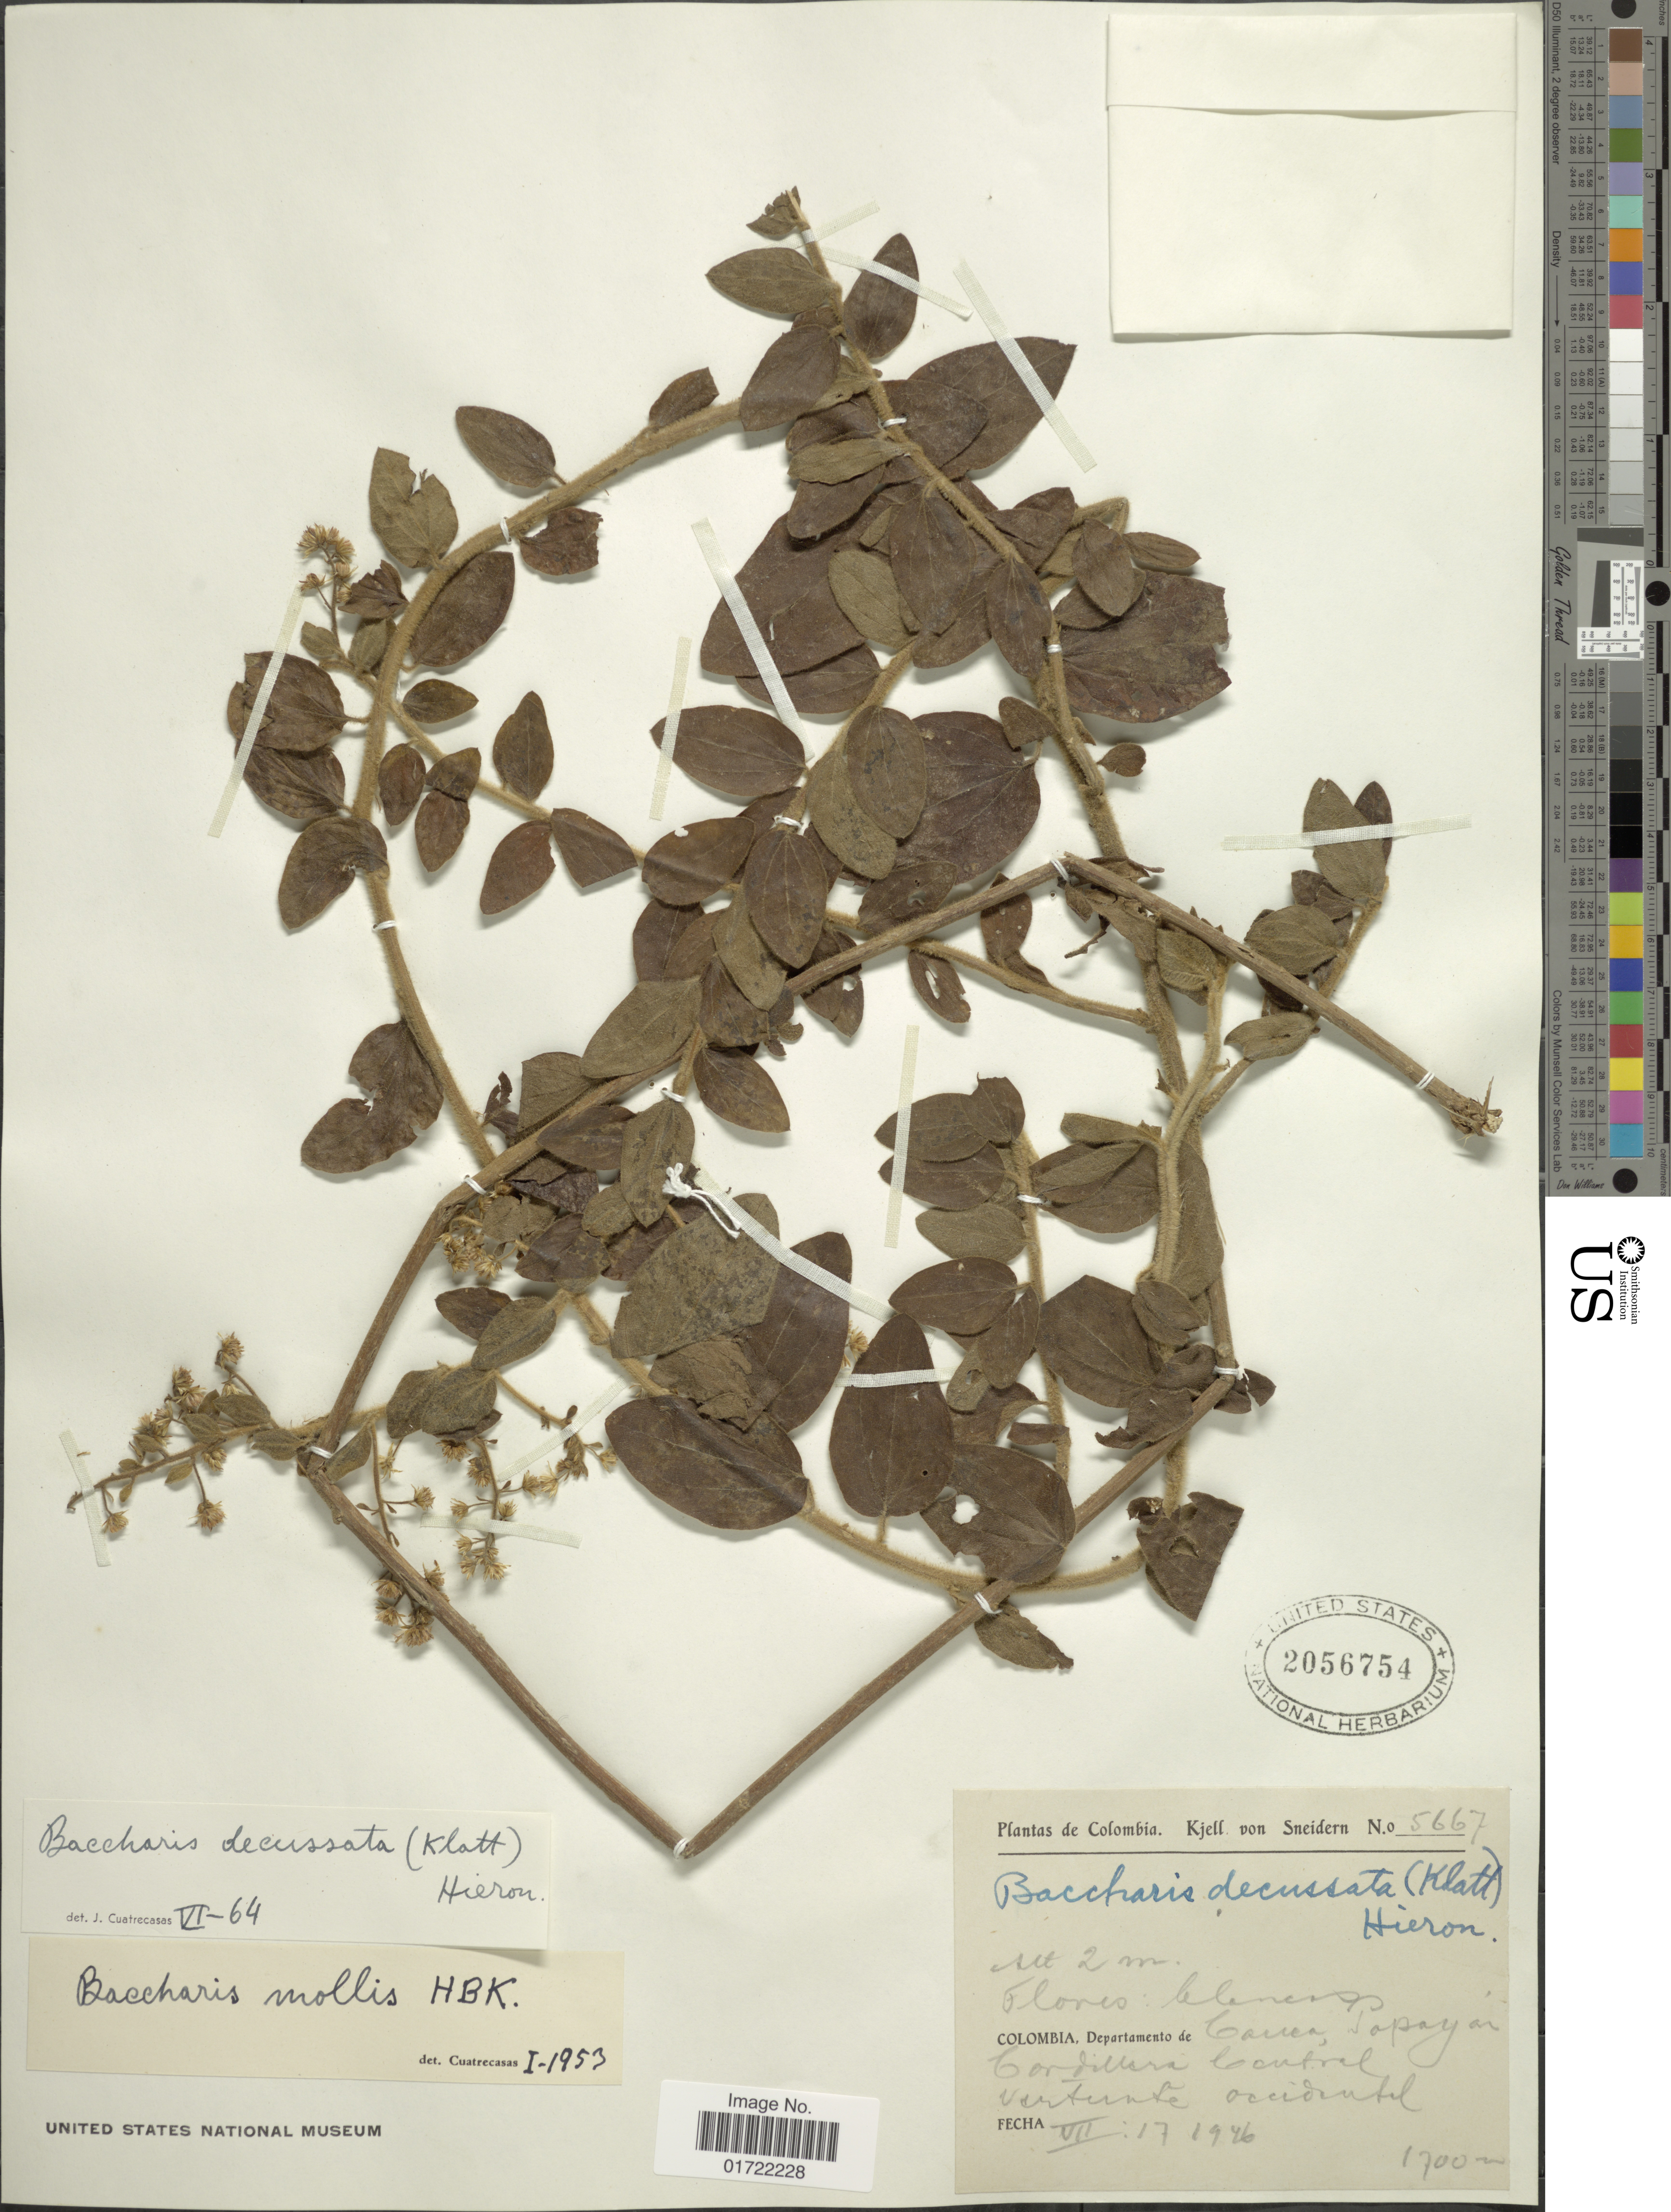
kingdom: Plantae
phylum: Tracheophyta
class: Magnoliopsida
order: Asterales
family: Asteraceae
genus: Baccharis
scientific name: Baccharis decussata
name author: (Klatt) Hieron.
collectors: K. von Sneidern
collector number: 5667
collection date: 1946-07-17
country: Colombia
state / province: Cauca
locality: Popayan, Cordillera Central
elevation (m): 1700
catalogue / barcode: US 2056754